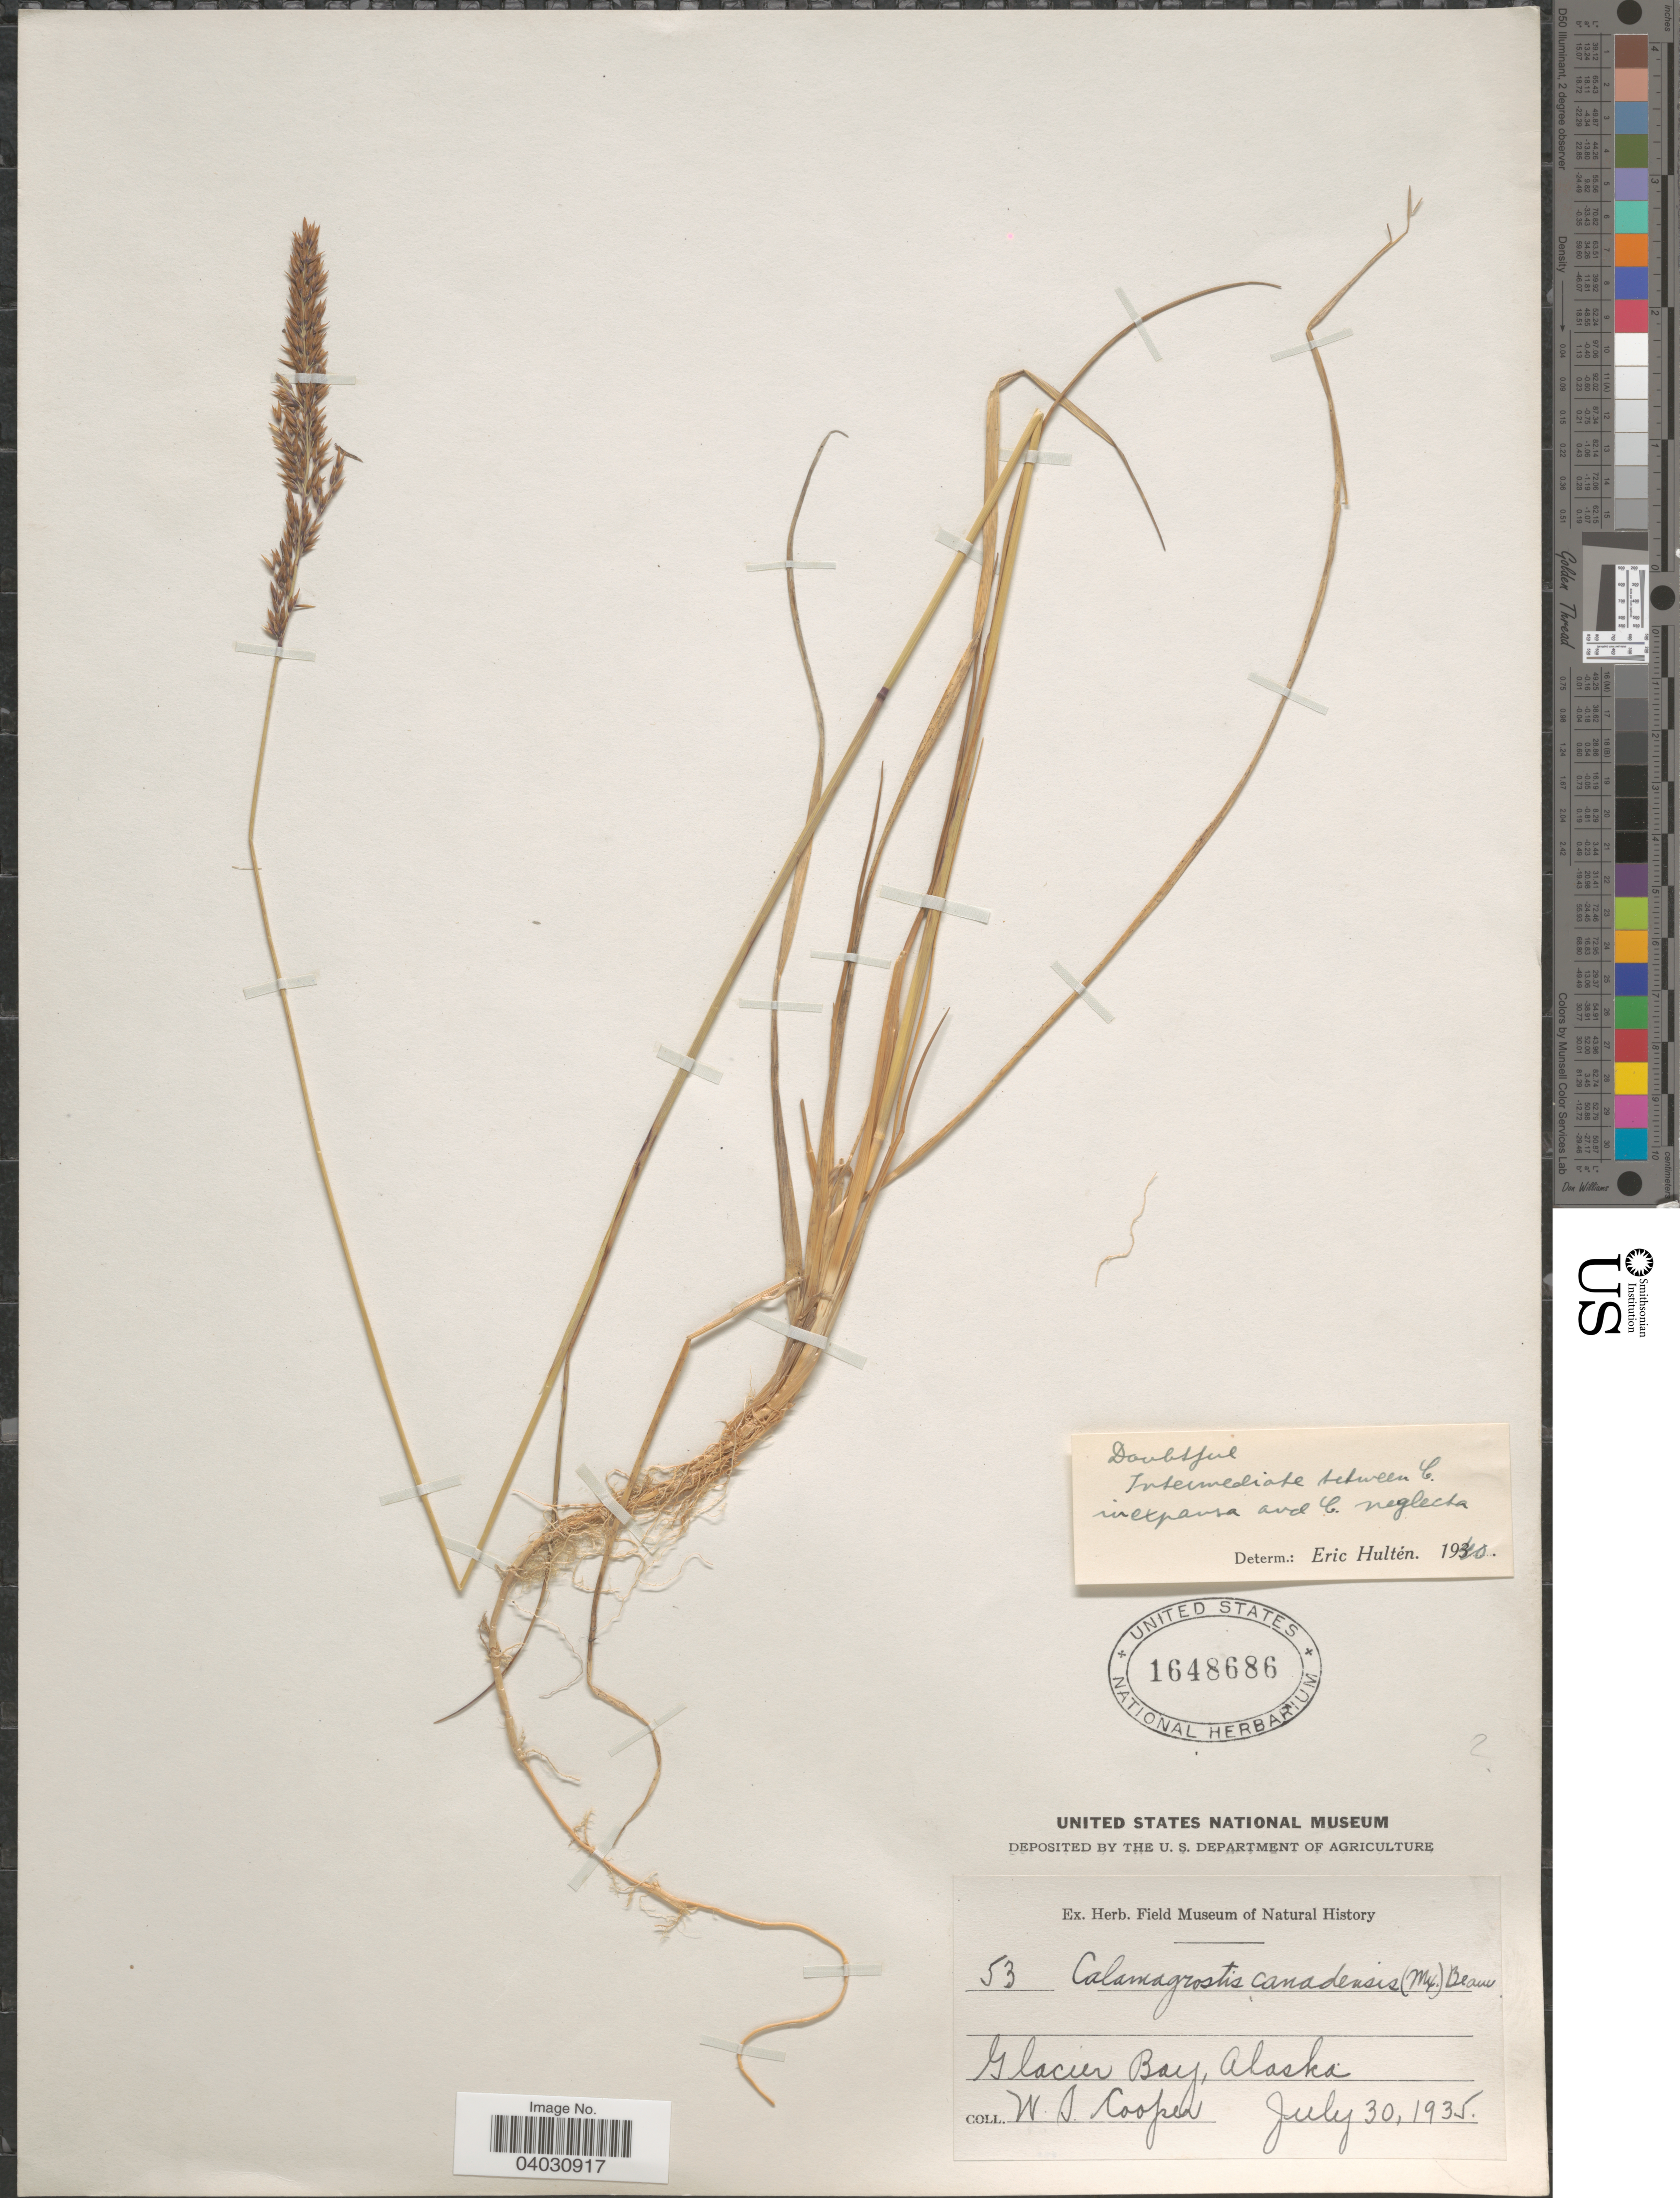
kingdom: Plantae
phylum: Tracheophyta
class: Liliopsida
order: Poales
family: Poaceae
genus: Calamagrostis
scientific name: Calamagrostis sp.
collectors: W. Cooper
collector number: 53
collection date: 1935-07-30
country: United States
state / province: Alaska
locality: Glacier Bay.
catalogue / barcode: US 1648686